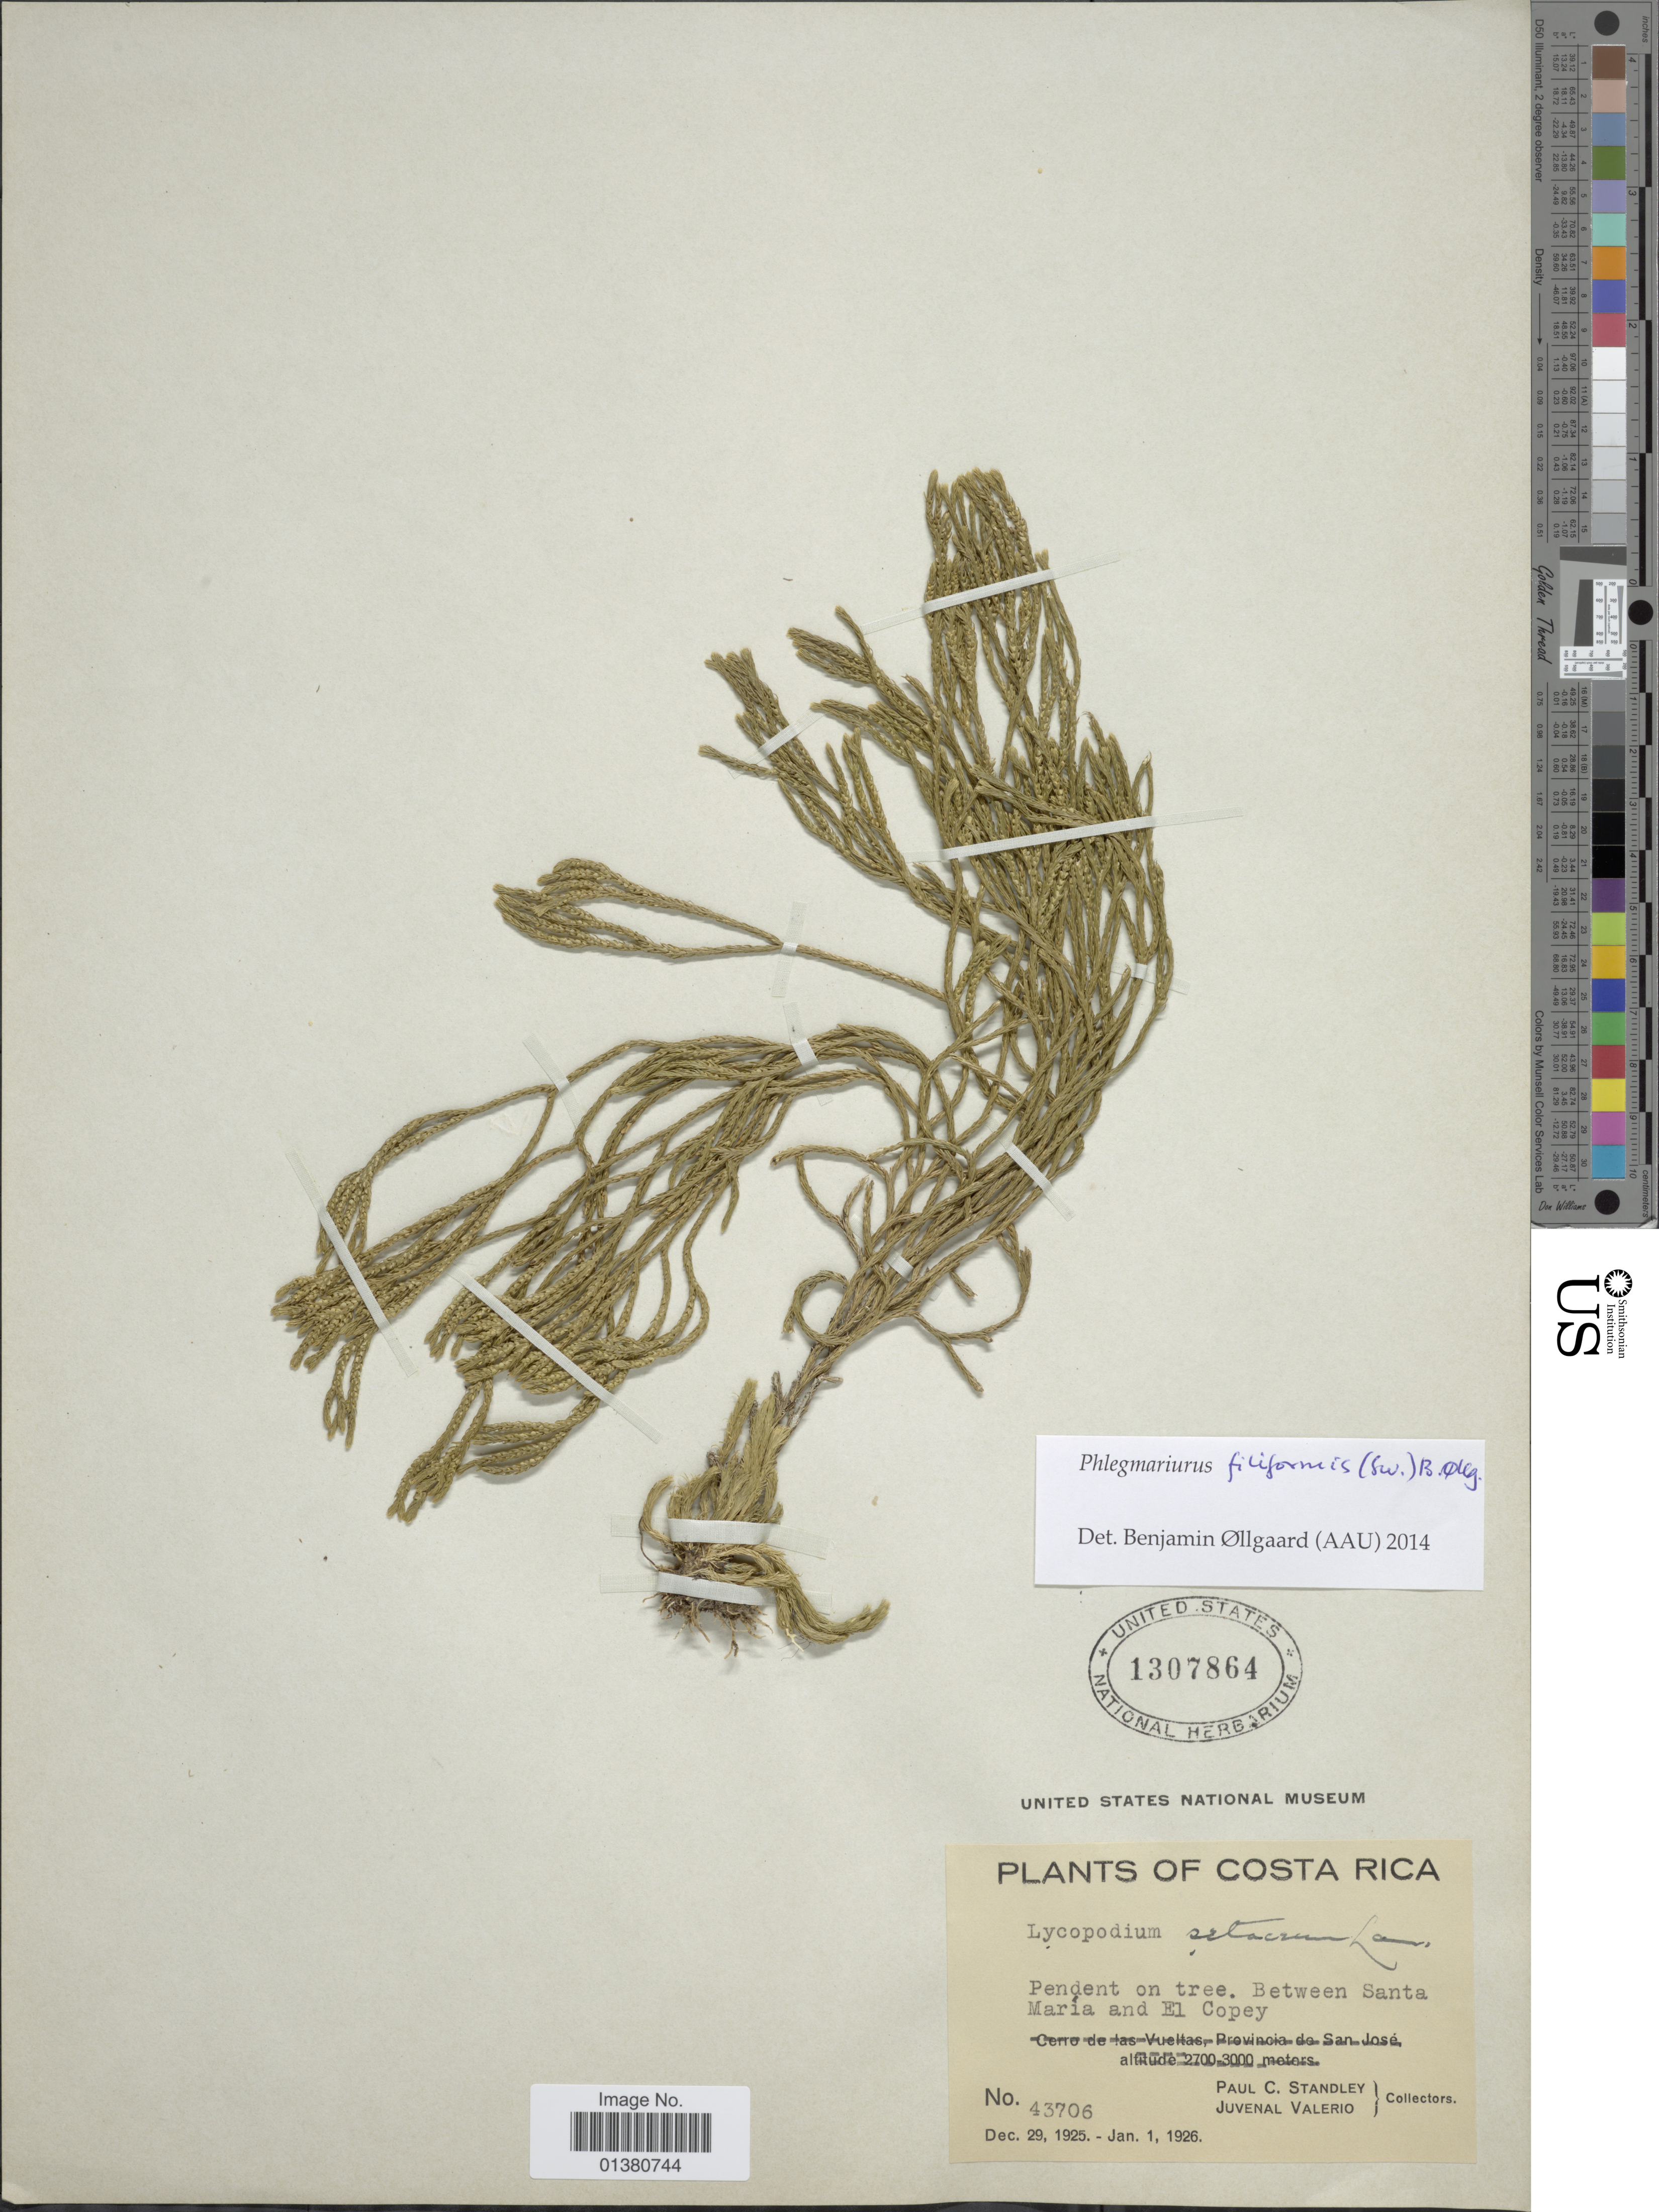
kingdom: Plantae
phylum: Tracheophyta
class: Lycopodiopsida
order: Lycopodiales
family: Lycopodiaceae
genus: Phlegmariurus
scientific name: Phlegmariurus filiformis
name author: (Sw.) W.H. Wagner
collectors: P. C. Standley & J. Valerio R.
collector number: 43706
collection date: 1925-12-29/1926-01-01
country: Costa Rica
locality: Between Santa Maria and El Copey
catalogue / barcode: US 1307864